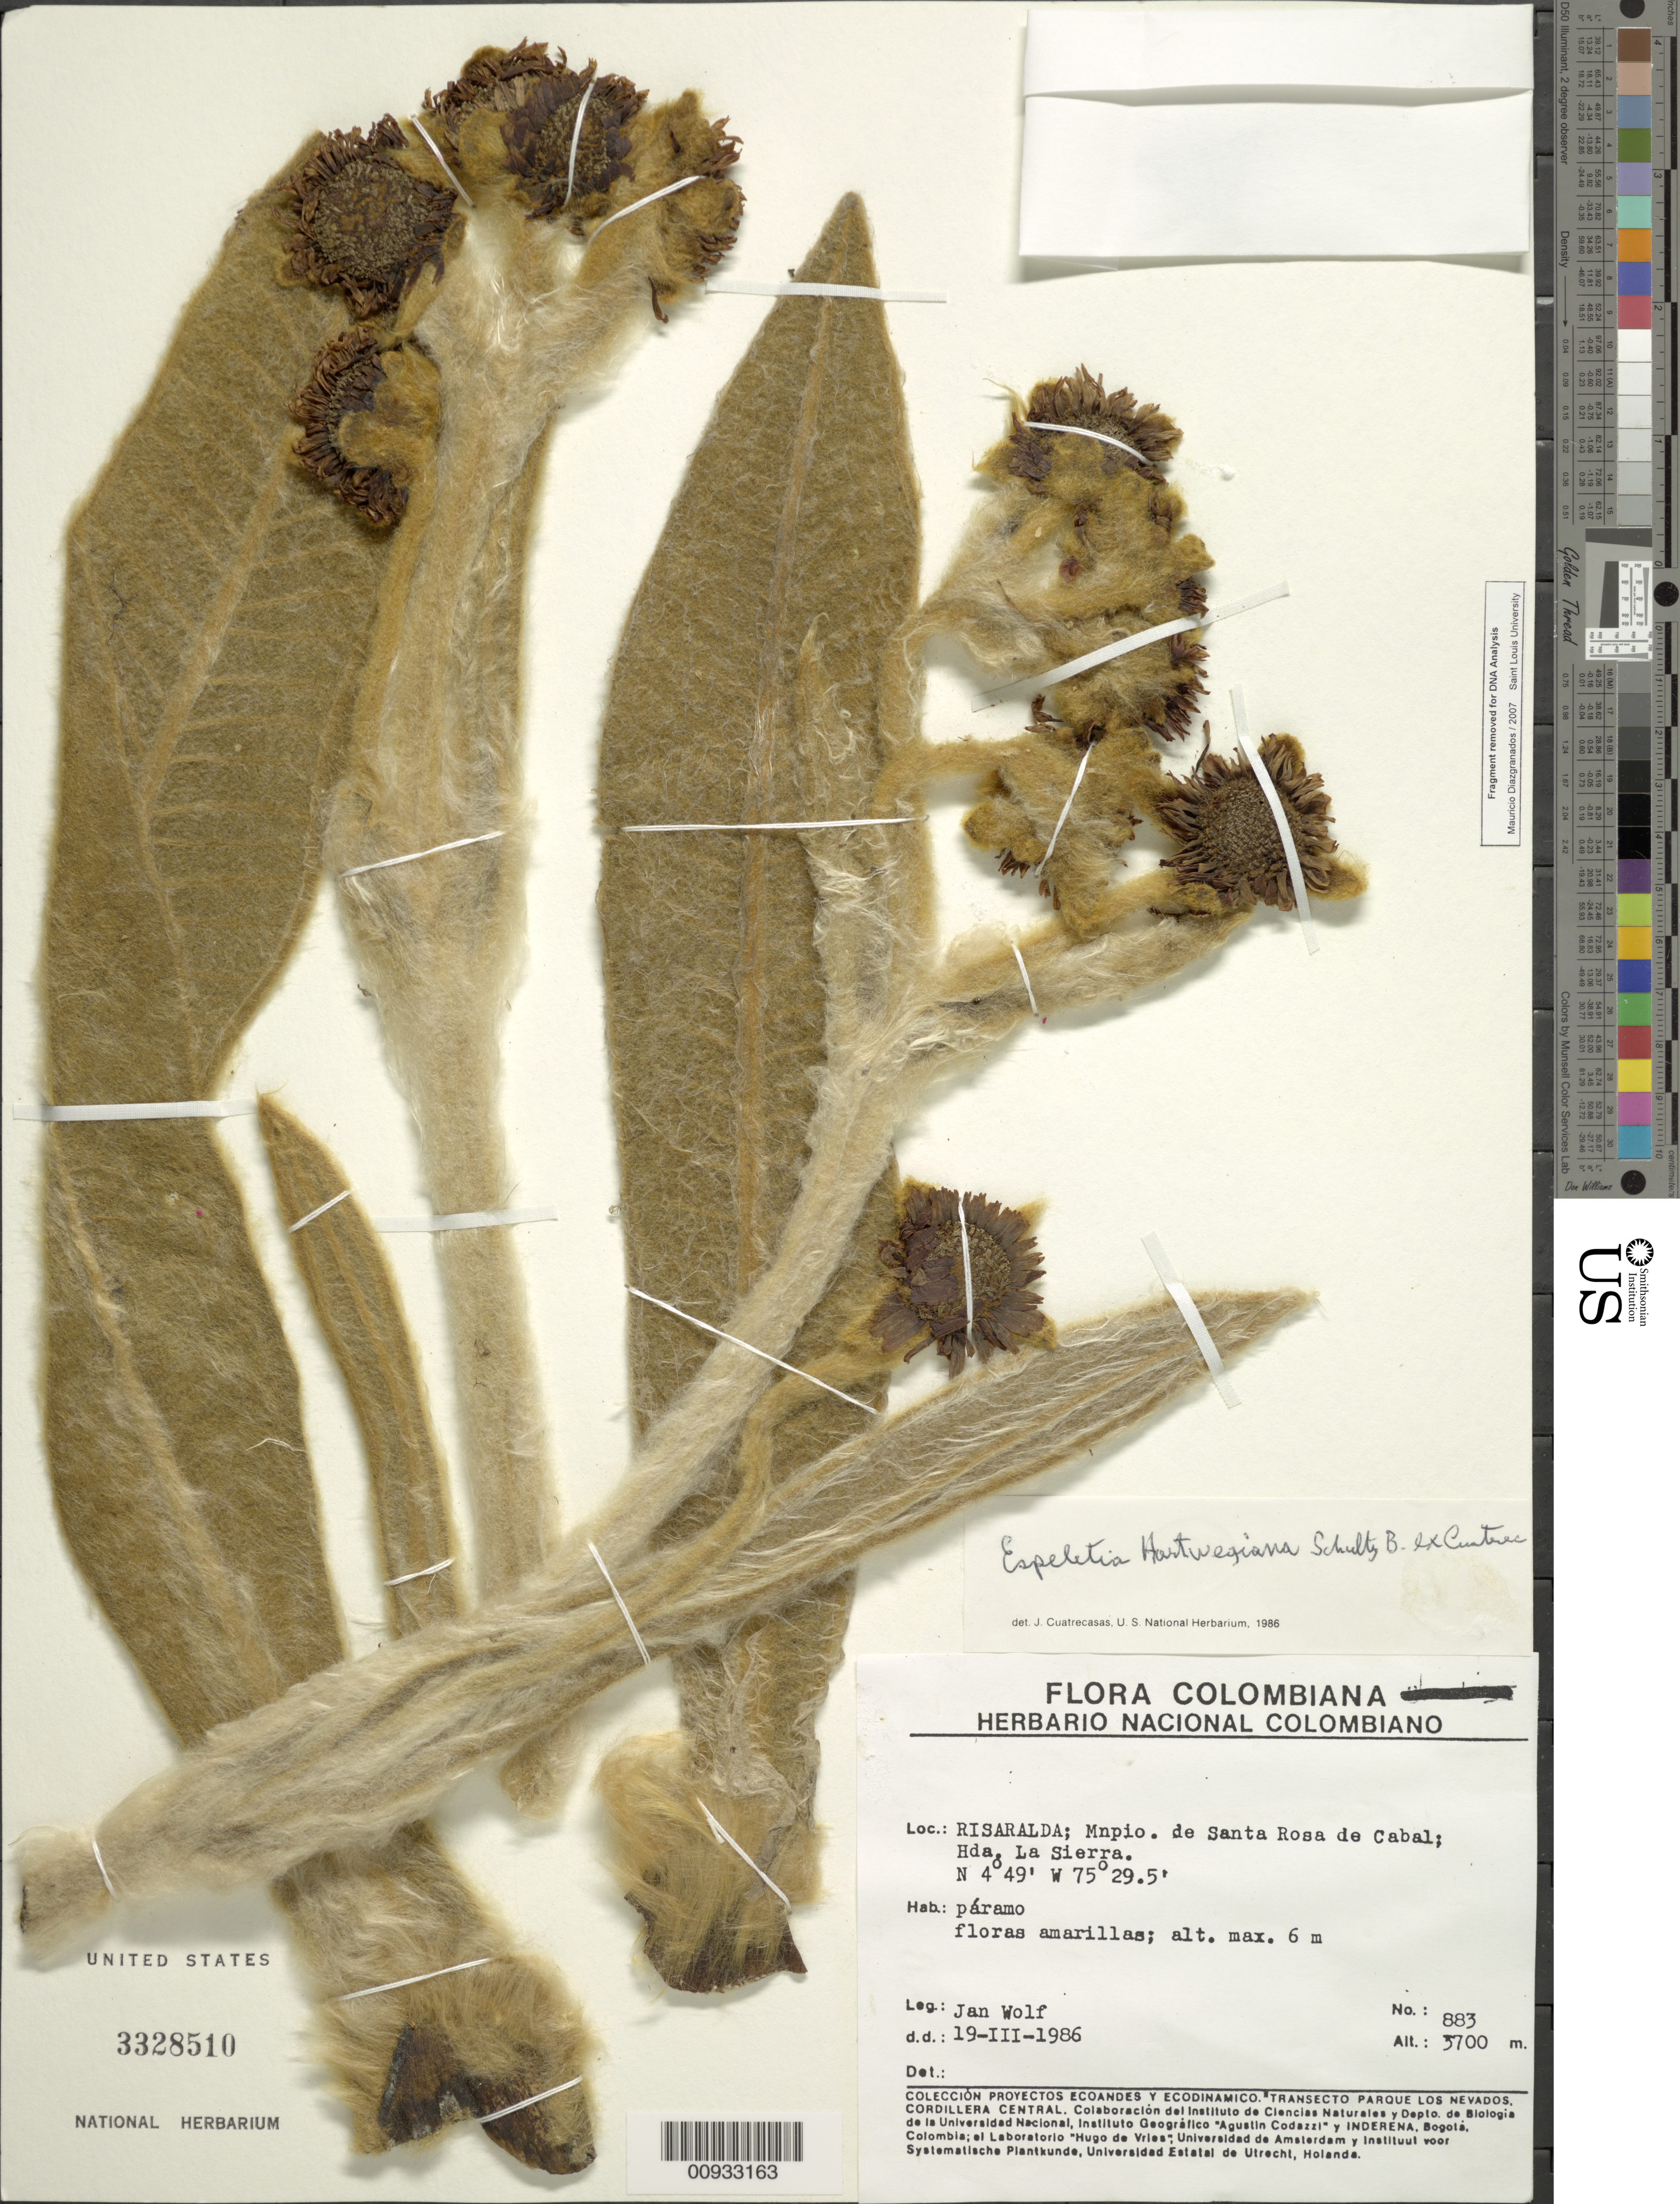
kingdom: Plantae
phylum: Tracheophyta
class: Magnoliopsida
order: Asterales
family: Asteraceae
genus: Espeletia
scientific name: Espeletia hartwegiana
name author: Sch. Bip. ex Cuatrec.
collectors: J. Wolf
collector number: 883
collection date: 1986-03-19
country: Colombia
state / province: Risaralda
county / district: Santa Rosa de Cabal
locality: Hacienda La Sierra.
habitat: Páramo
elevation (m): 3700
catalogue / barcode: US 3328510